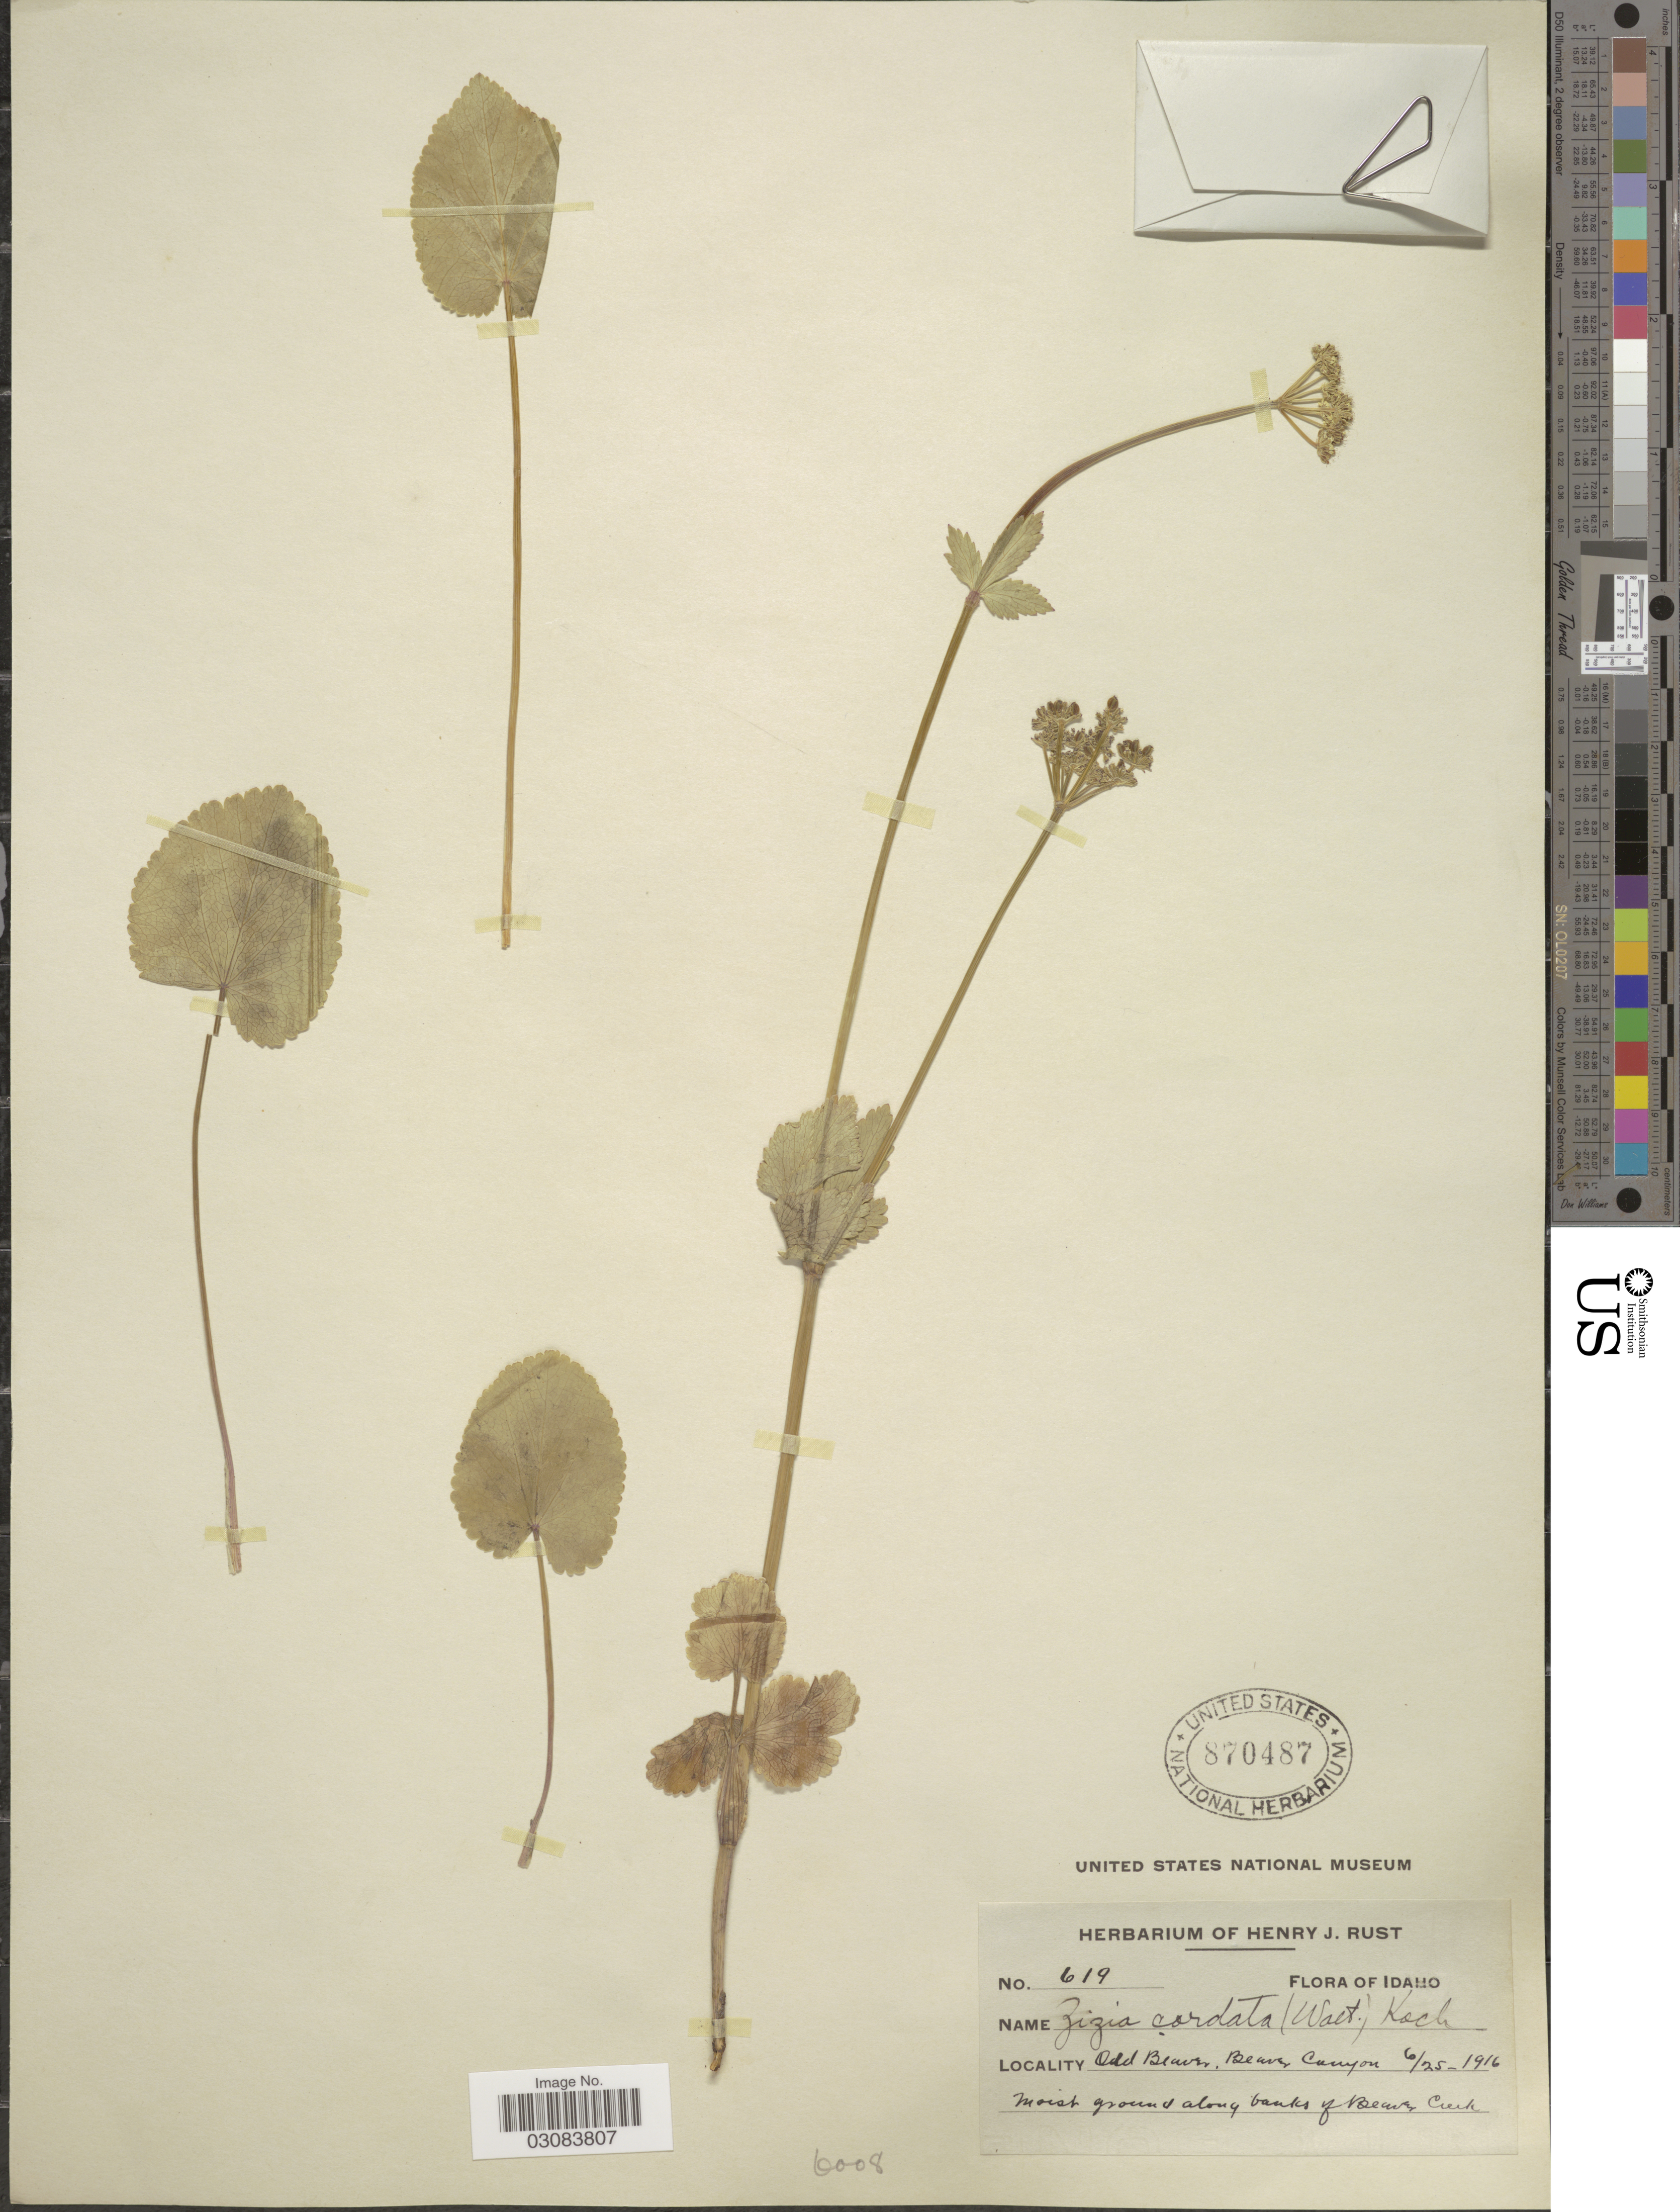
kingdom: Plantae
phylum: Tracheophyta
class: Magnoliopsida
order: Apiales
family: Apiaceae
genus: Zizia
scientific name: Zizia aptera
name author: (A. Gray) Fernald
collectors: ex herb. Henry J. Rust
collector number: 619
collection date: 1916-06-25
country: United States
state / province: Idaho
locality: Old Beaver, Beaver Canyon. Moist ground along banks of Beaver Creek.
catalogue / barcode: US 870487